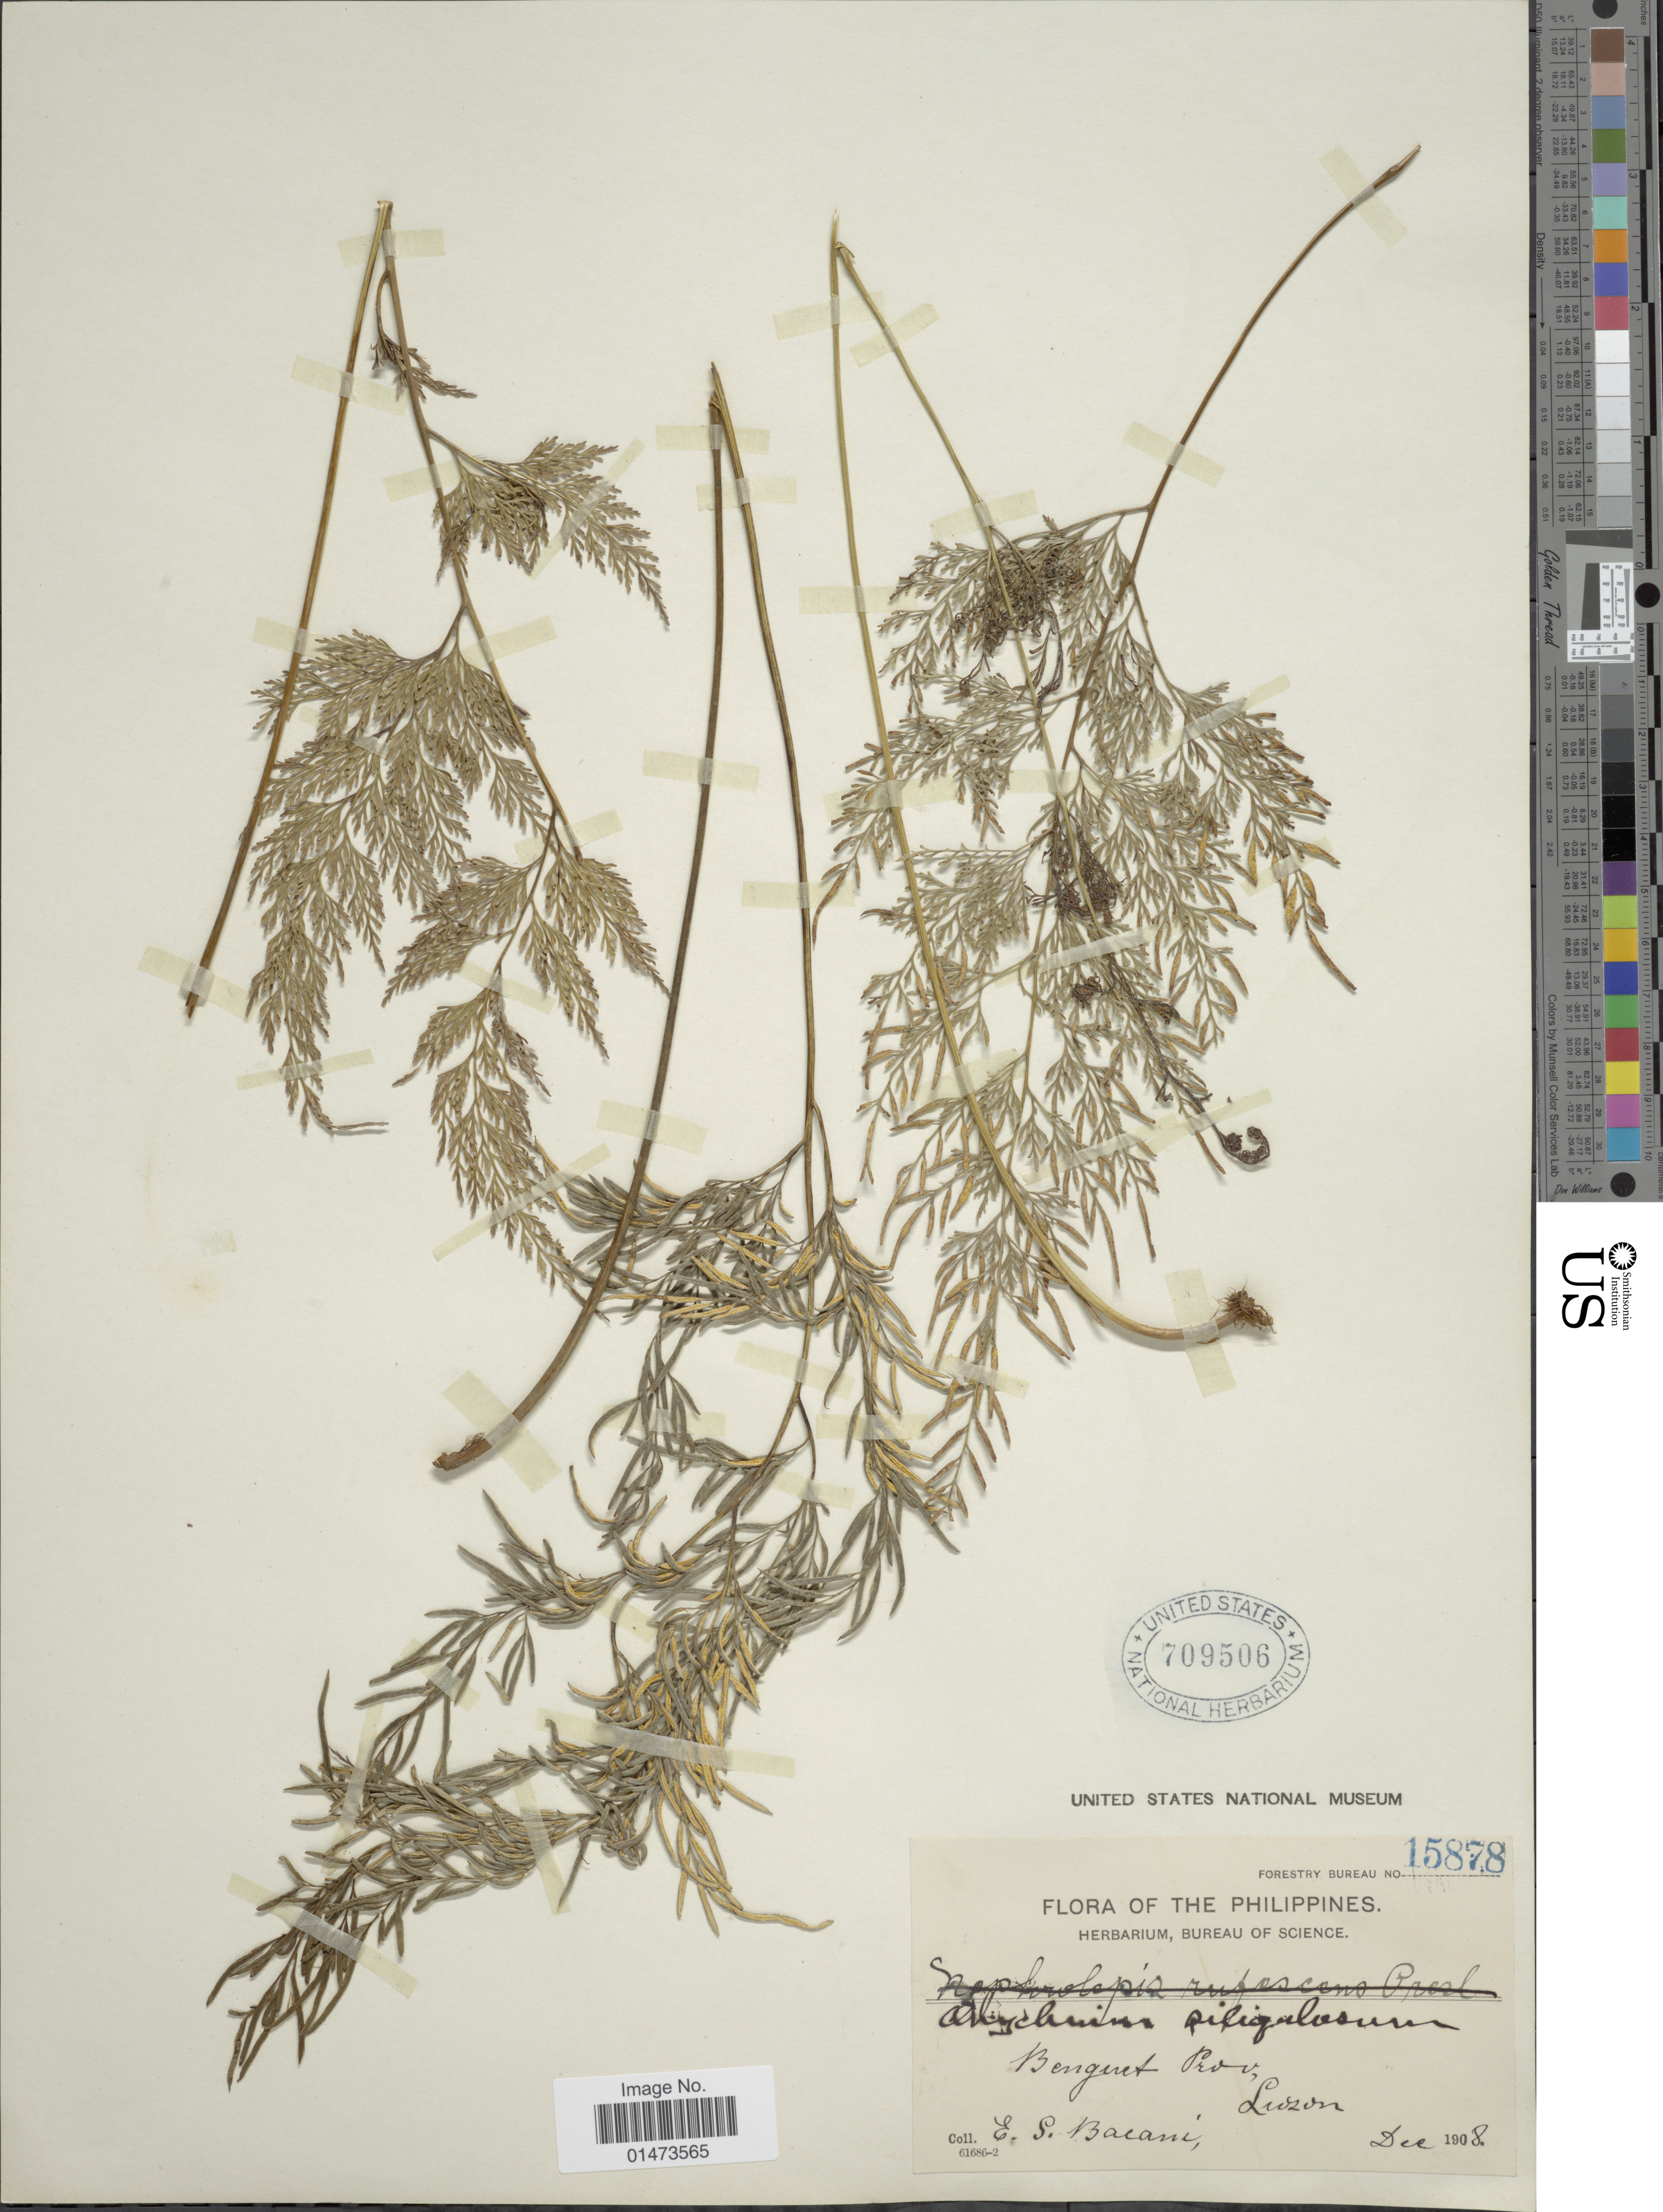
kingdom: Plantae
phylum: Tracheophyta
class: Polypodiopsida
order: Polypodiales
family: Pteridaceae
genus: Onychium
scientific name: Onychium siliculosum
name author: (Desv.) C. Chr.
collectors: E. Bacani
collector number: Forestry Bureau 15878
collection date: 1908-12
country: Philippines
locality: Benguet Prov, Luzon.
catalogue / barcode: US 709506